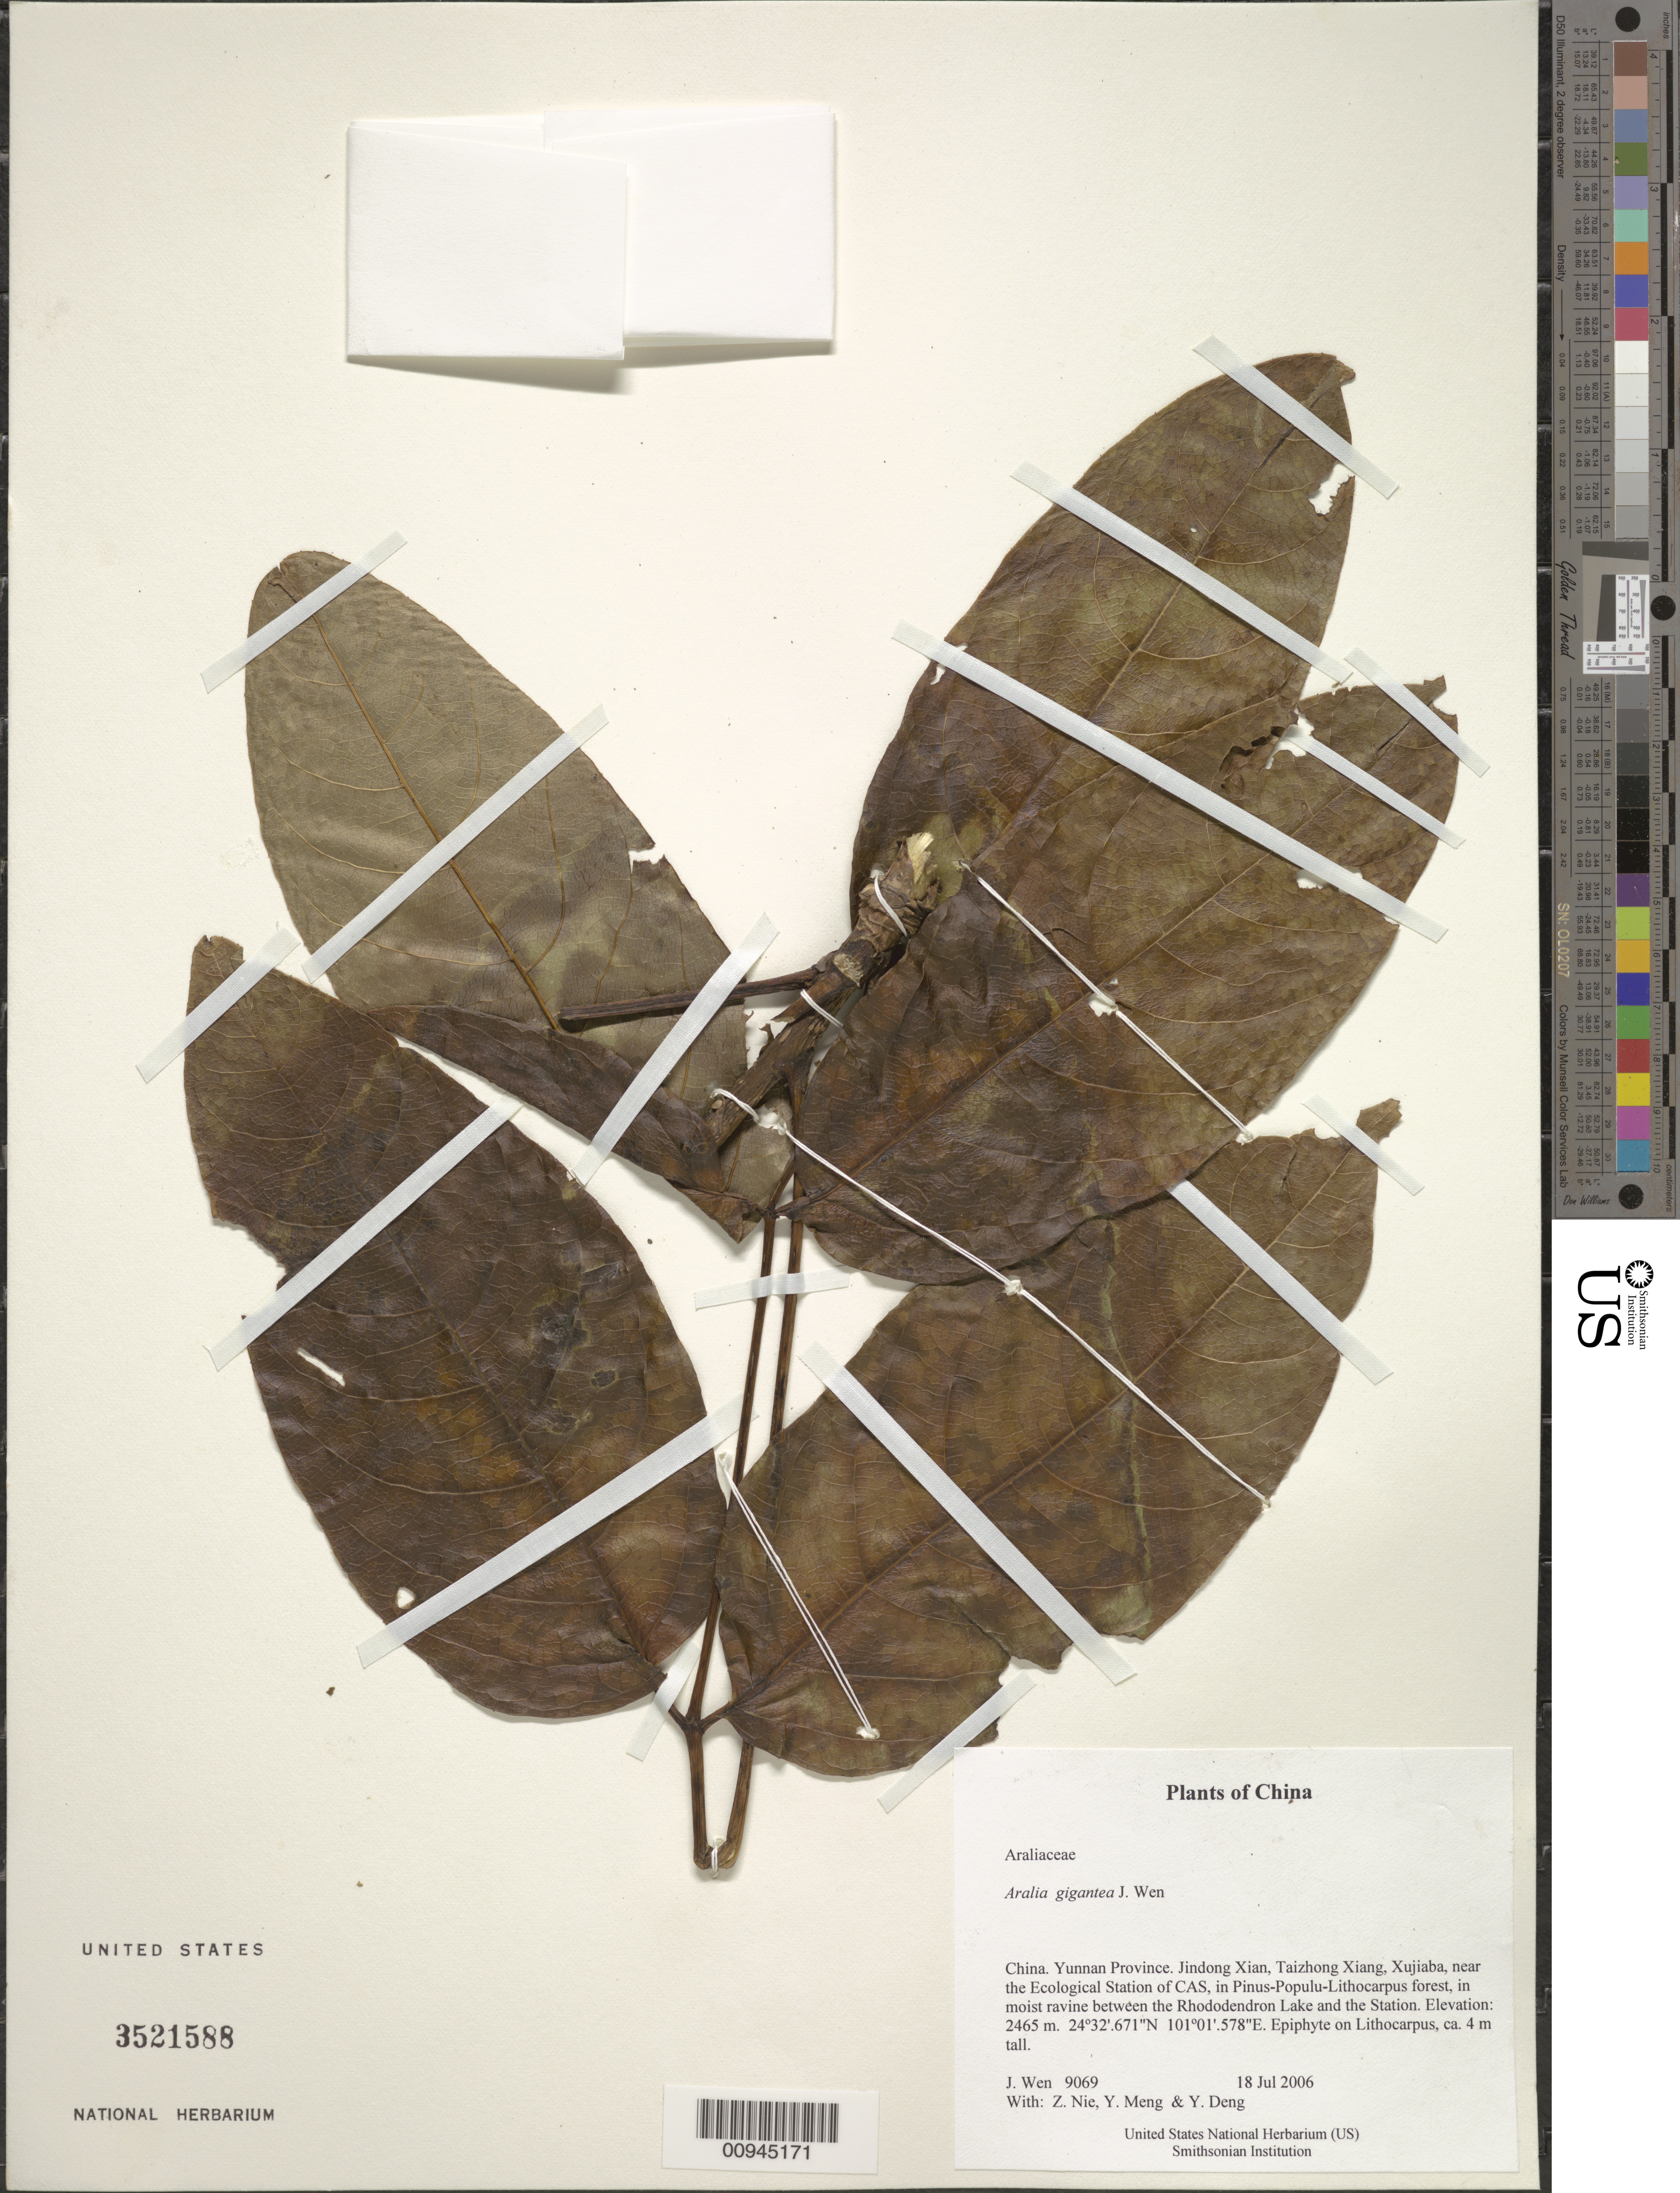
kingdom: Plantae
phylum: Tracheophyta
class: Magnoliopsida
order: Apiales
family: Araliaceae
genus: Aralia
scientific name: Aralia gigantea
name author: J. Wen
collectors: J. Wen, Z. Nie, Y. Meng & Y. Deng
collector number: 9069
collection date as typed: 18 Jul 2006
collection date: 2006-07-18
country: China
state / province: Yunnan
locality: Jindong Xian, Taizhong Xiang, Xujiaba, near the Ecological Station of CAS, in Pinus-Populu-Lithocarpus forest, in moist ravine between the Rhododendron Lake and the Station.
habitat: On Lithocarpus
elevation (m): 2465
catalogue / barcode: US 3521588